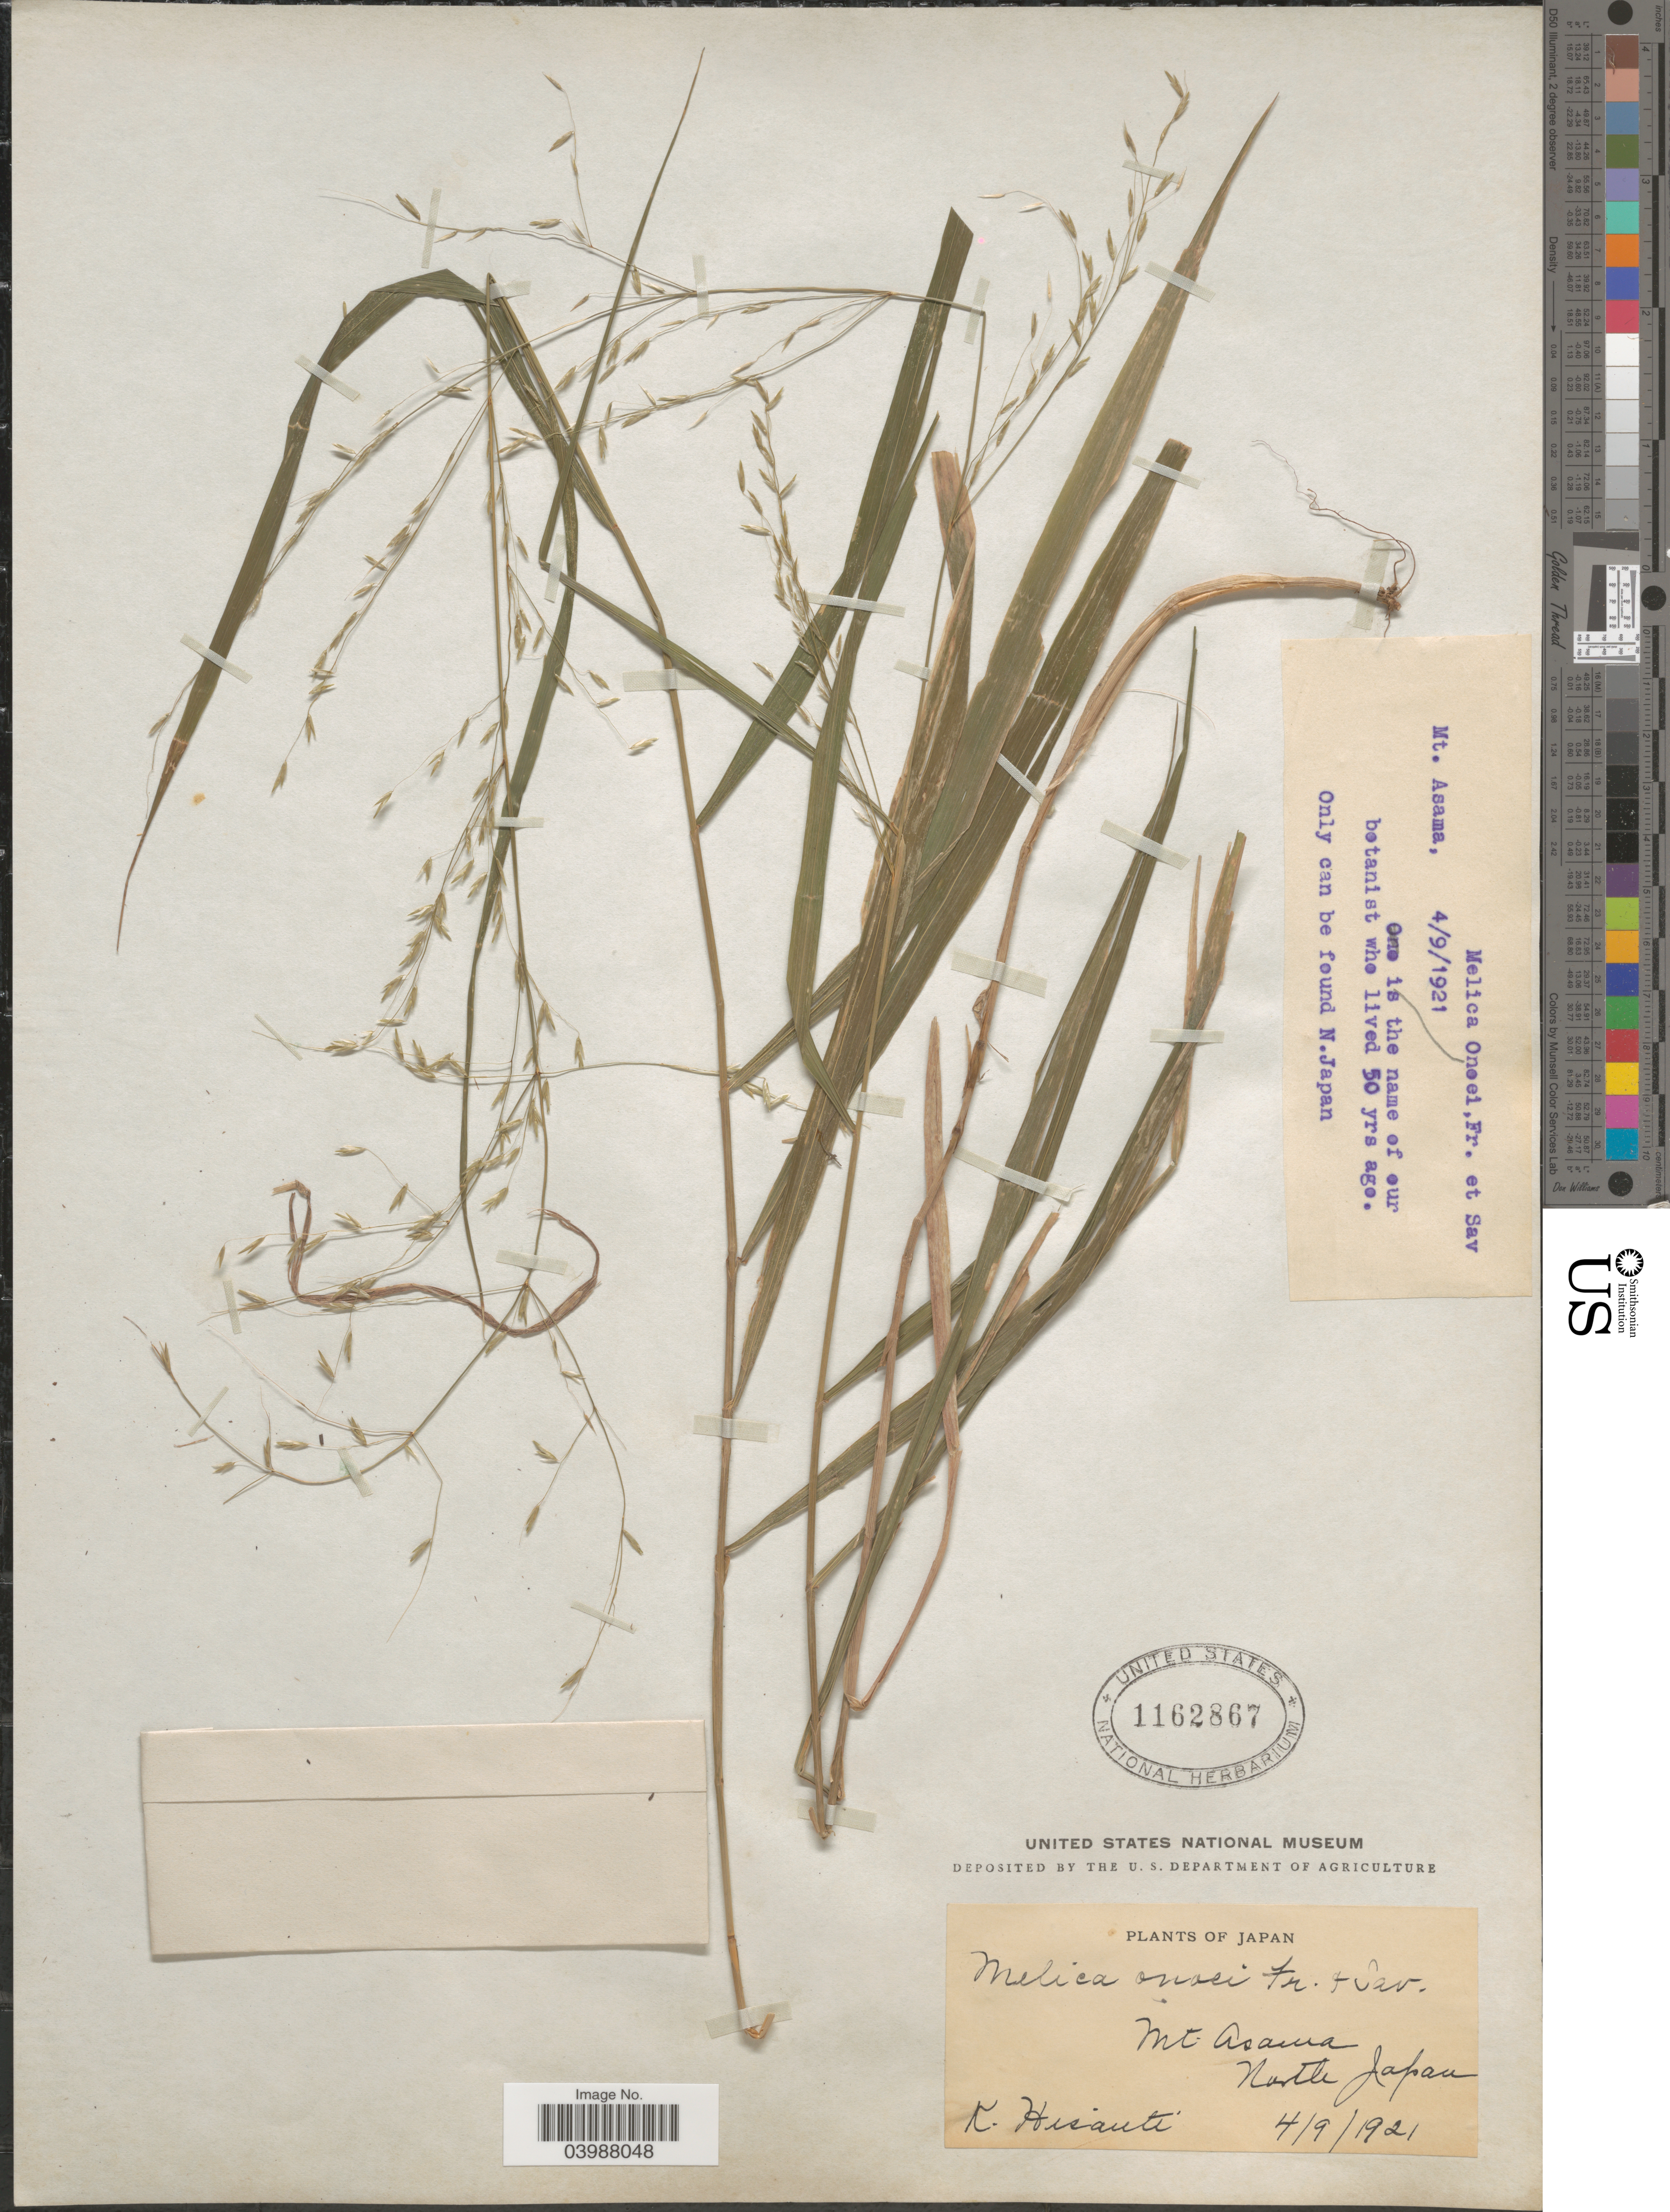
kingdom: Plantae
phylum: Tracheophyta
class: Liliopsida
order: Poales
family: Poaceae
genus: Melica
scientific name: Melica onoei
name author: Franch. & Sav.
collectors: K. Hisauti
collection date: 1921-09-04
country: Japan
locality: Mt. Asama. North Japan.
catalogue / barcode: US 1162867